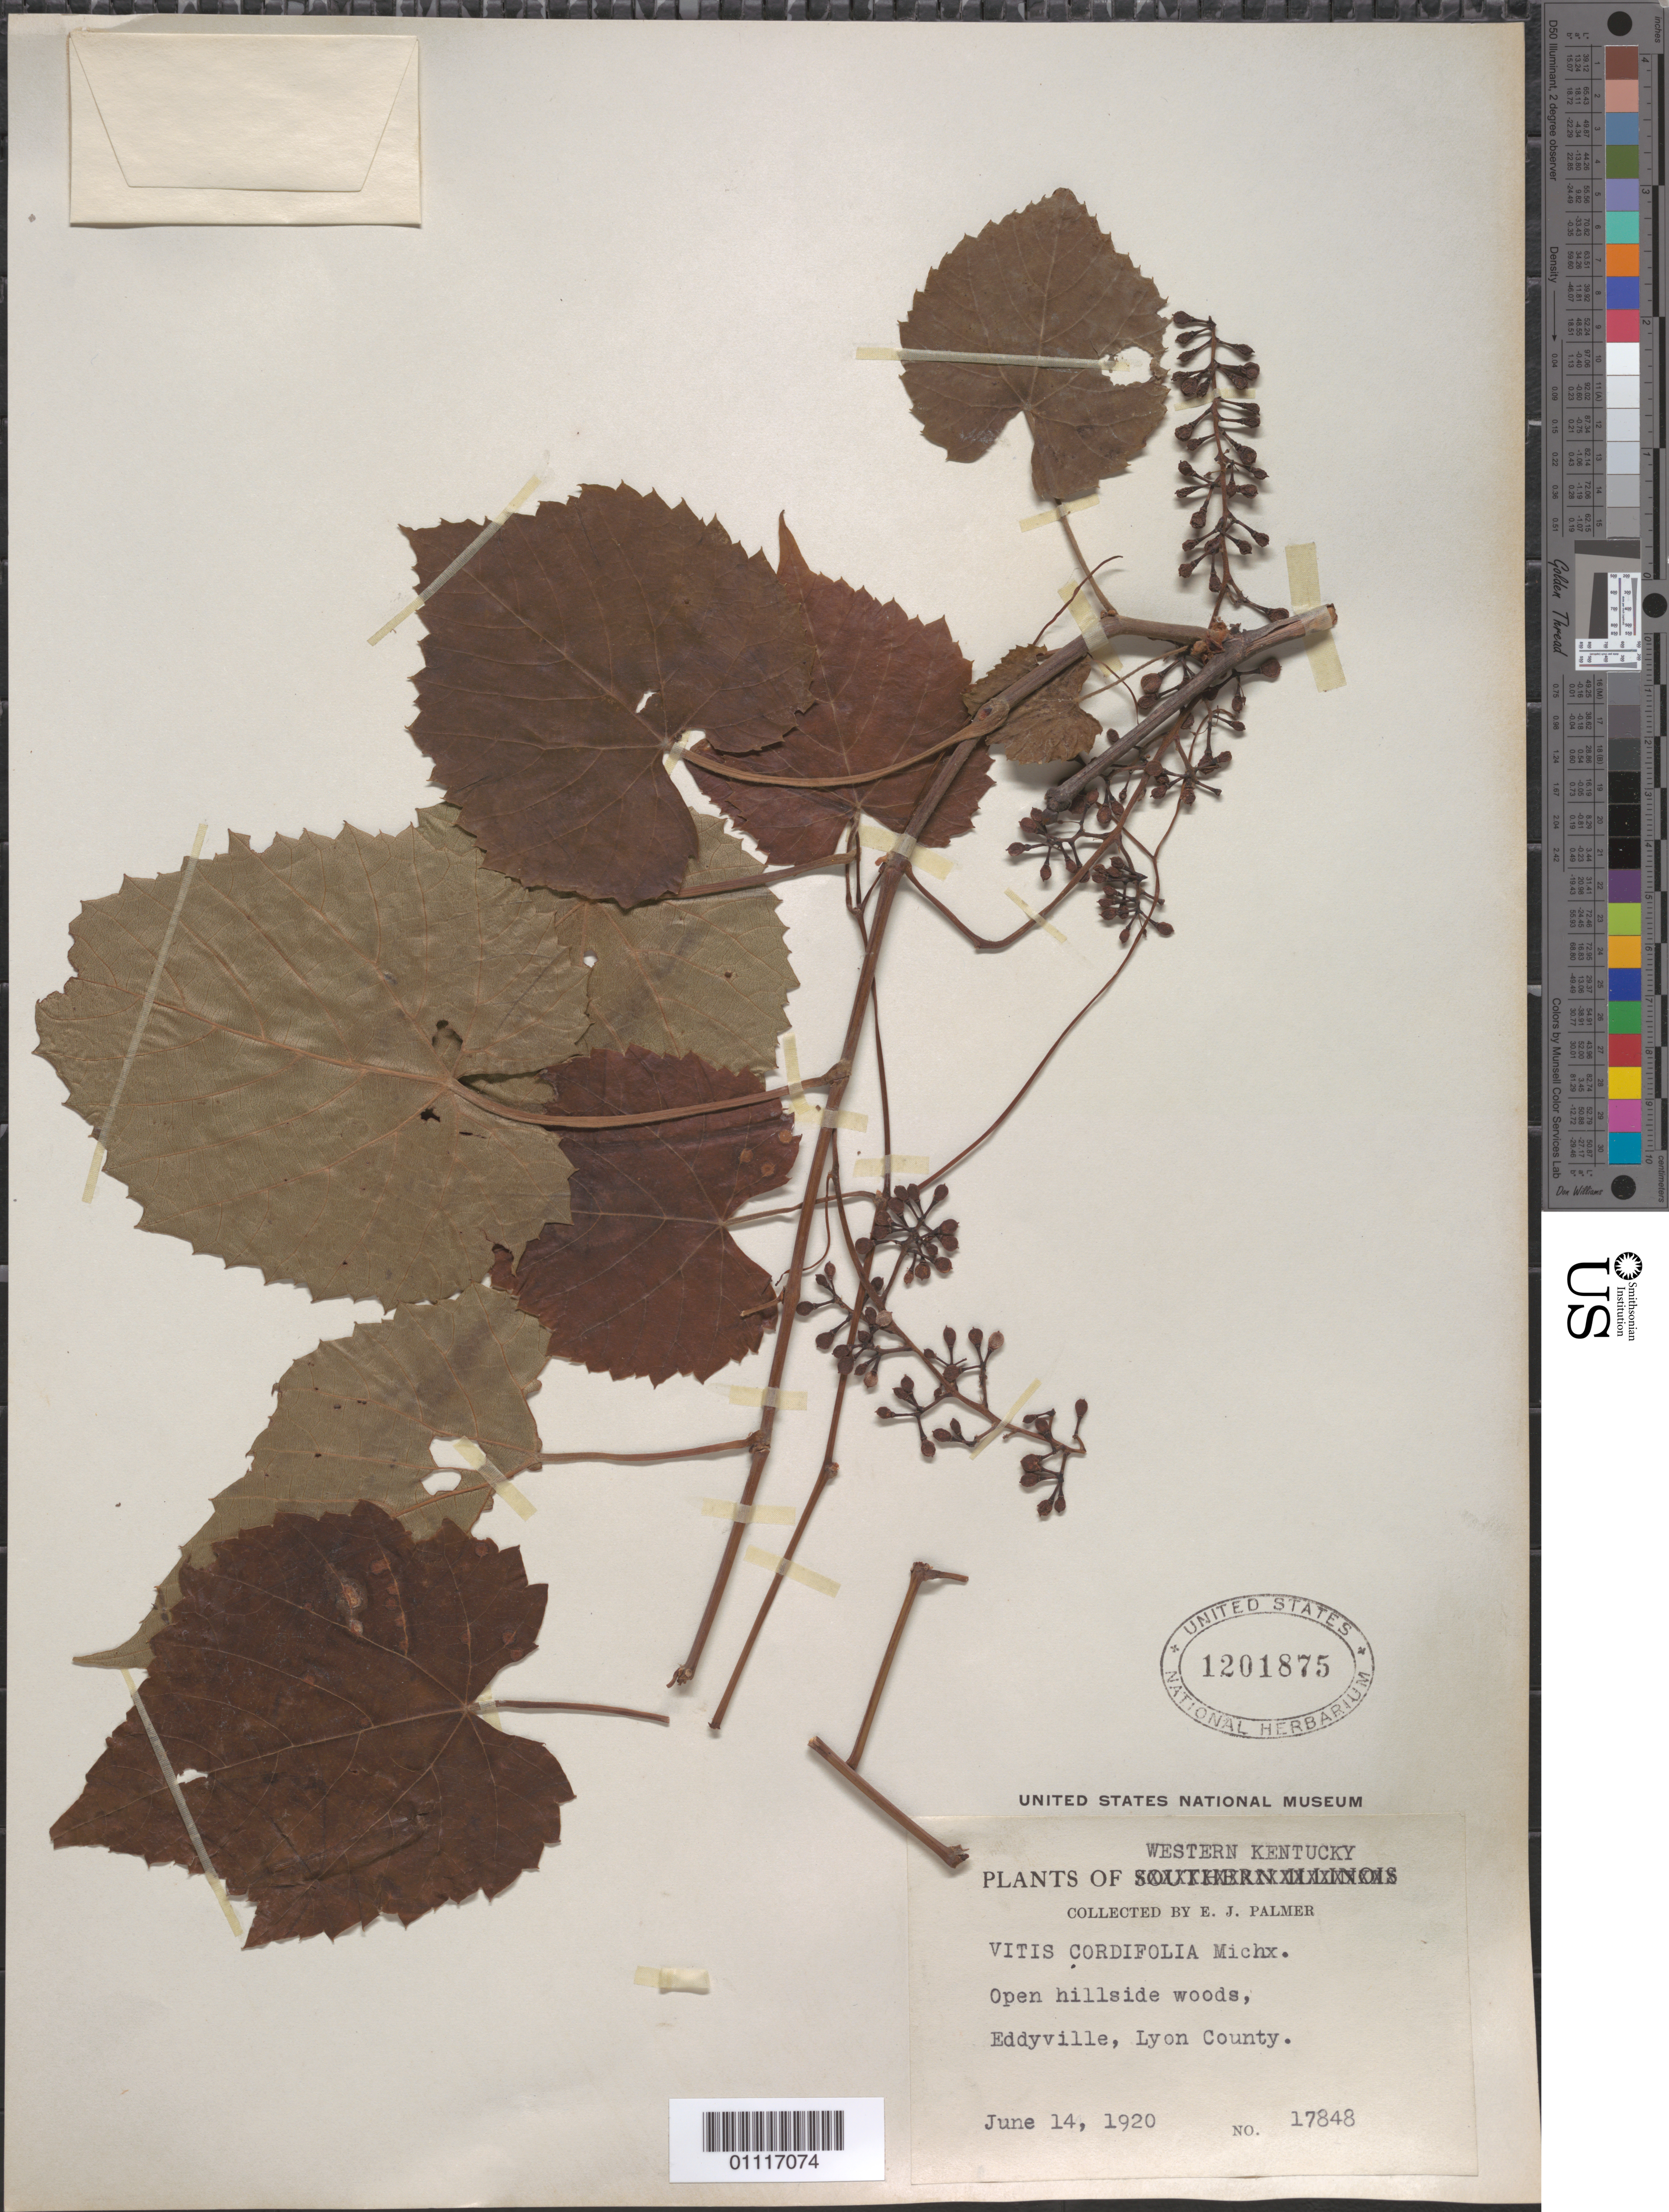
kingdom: Plantae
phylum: Tracheophyta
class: Magnoliopsida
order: Vitales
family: Vitaceae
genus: Vitis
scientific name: Vitis cordifolia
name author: Michx.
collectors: E. J. Palmer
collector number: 17848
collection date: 1920-06-14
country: United States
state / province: Kentucky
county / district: Lyon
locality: Eddyville, Western Kentucky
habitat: Open hillside woods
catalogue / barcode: US 1201875